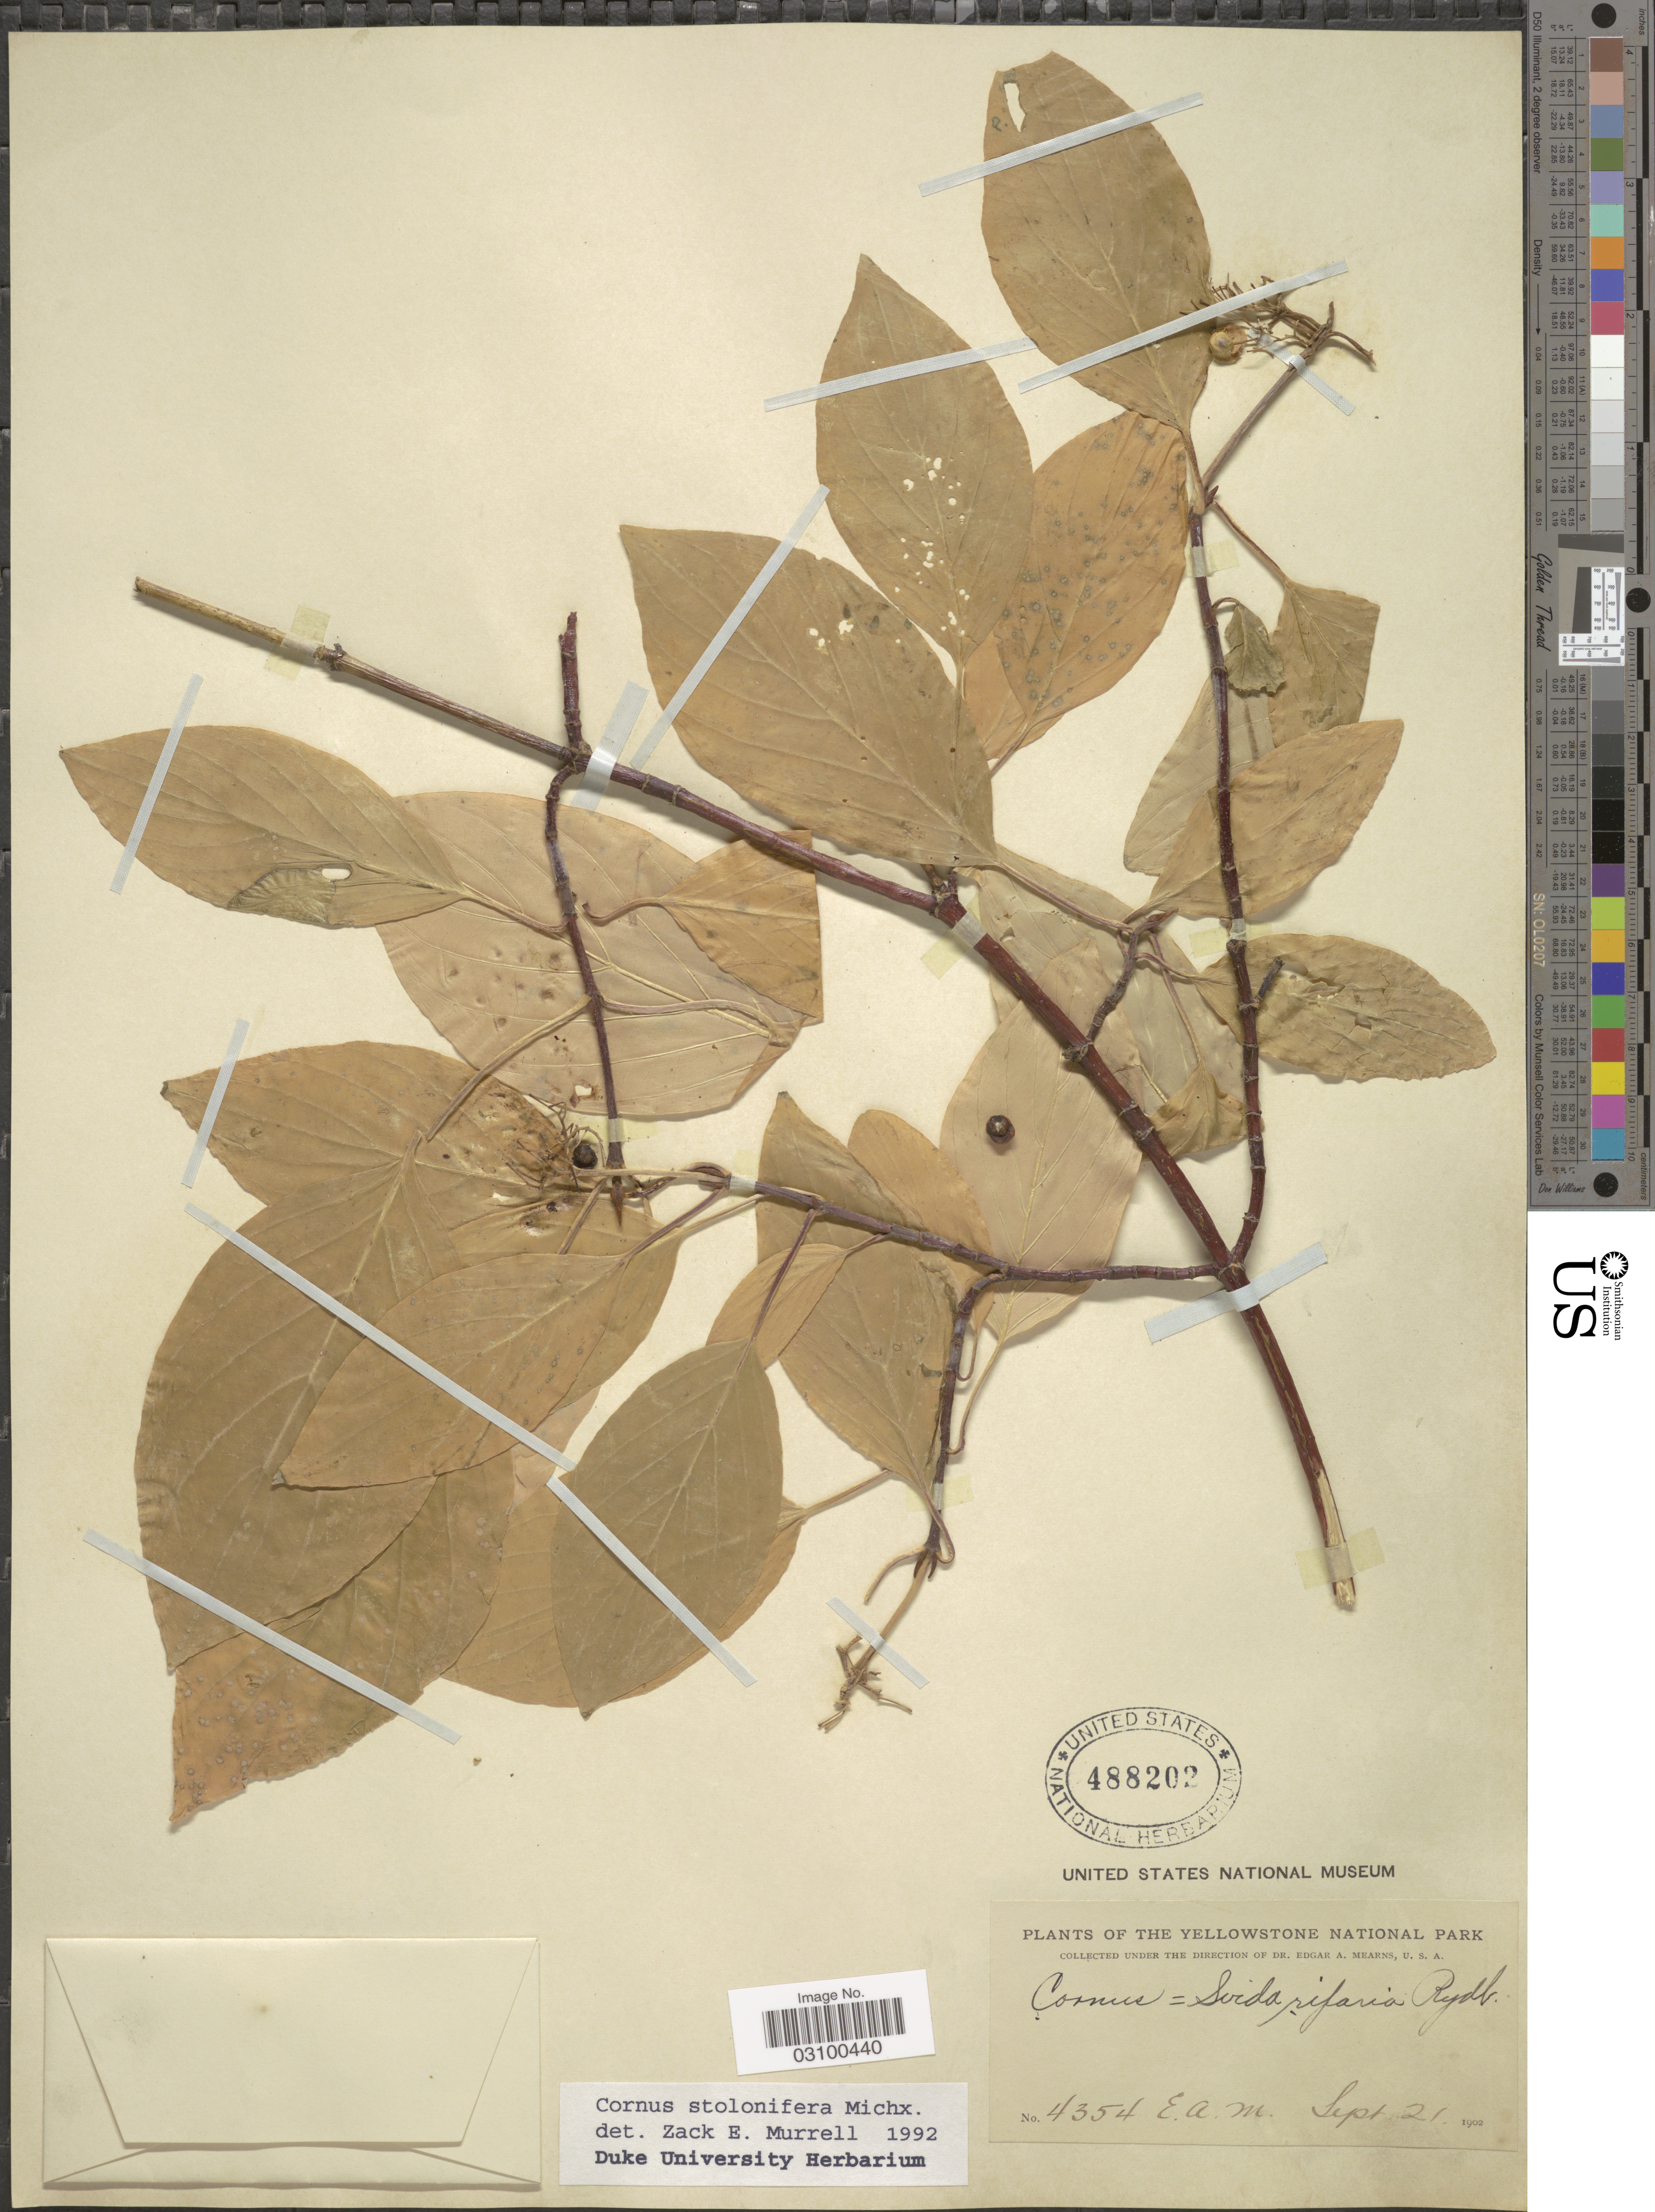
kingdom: Plantae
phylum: Tracheophyta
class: Magnoliopsida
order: Cornales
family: Cornaceae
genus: Cornus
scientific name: Cornus sericea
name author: L.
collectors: E. A. Mearns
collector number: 4354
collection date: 1902-09-21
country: United States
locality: The Yellowstone National Park.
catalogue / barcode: US 488202